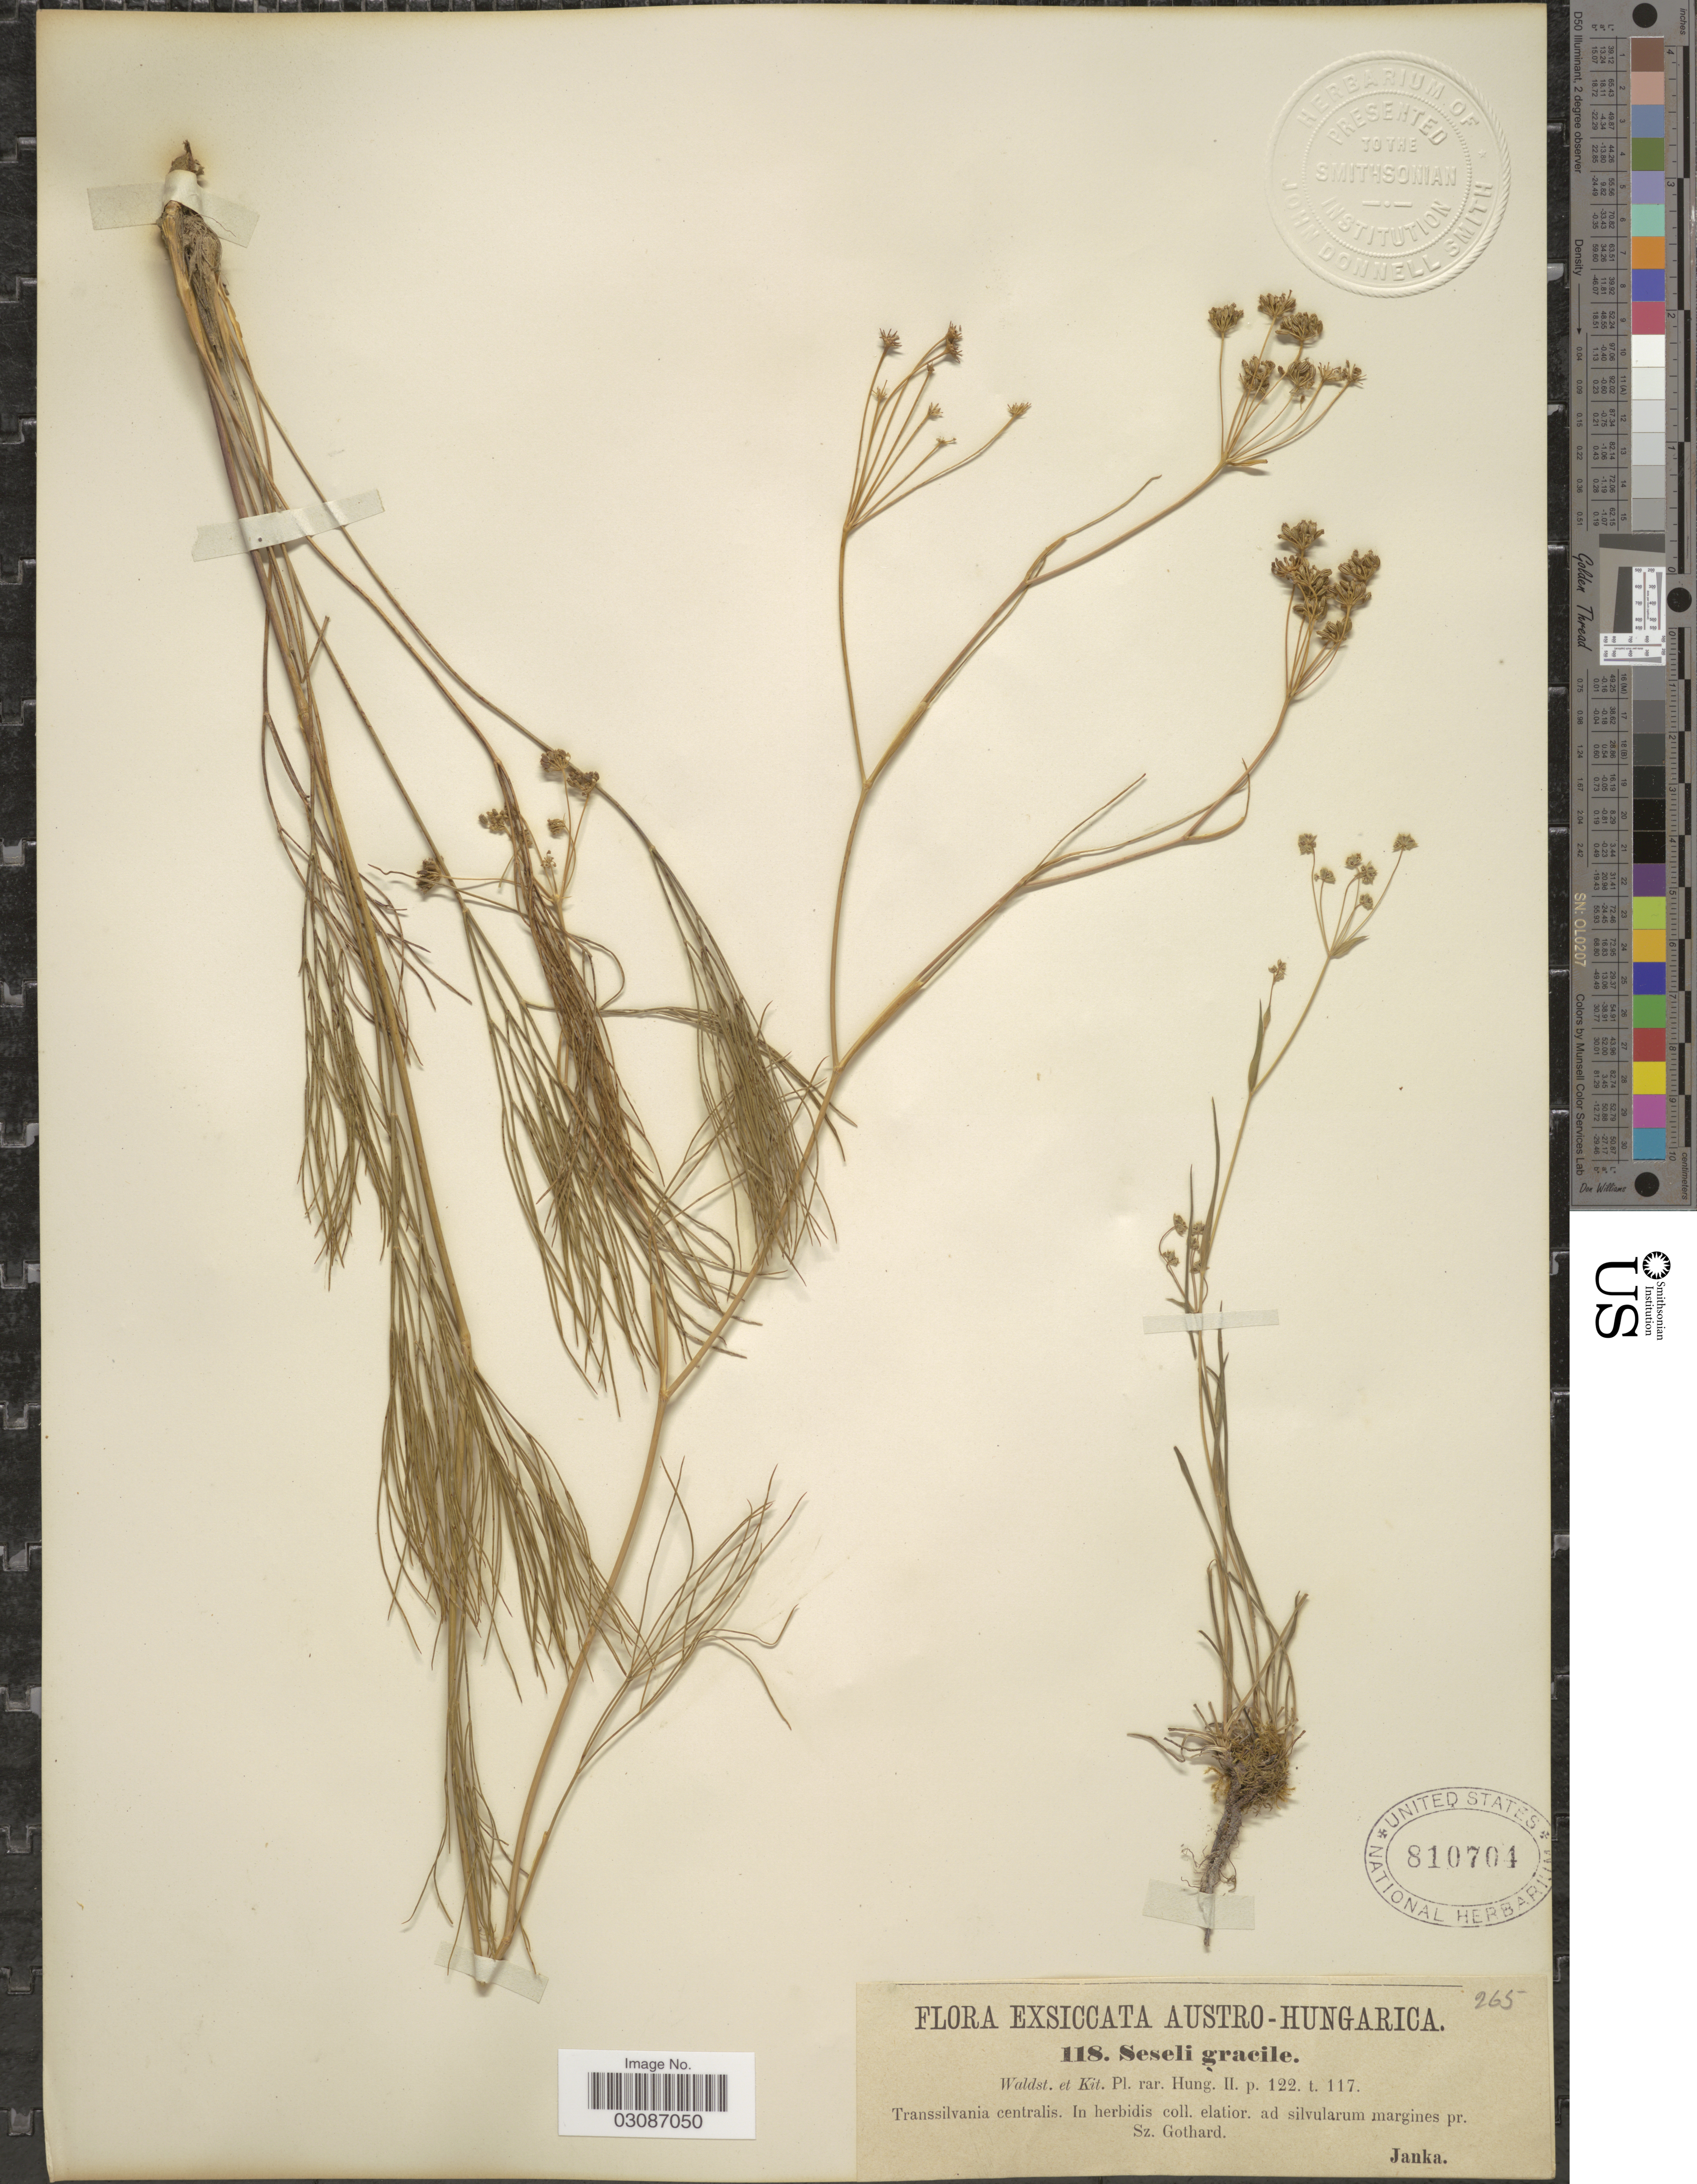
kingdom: Plantae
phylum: Tracheophyta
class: Magnoliopsida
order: Apiales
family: Apiaceae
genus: Seseli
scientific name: Seseli gracile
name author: Waldst. & Kit.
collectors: V. Janka von Bulcs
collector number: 265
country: Hungary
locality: Austro-Hungarica. Transsilvania centralis. In herbidis coll. elatior. ad silvularum margines pr. Sz. Gothard.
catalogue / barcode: US 810704